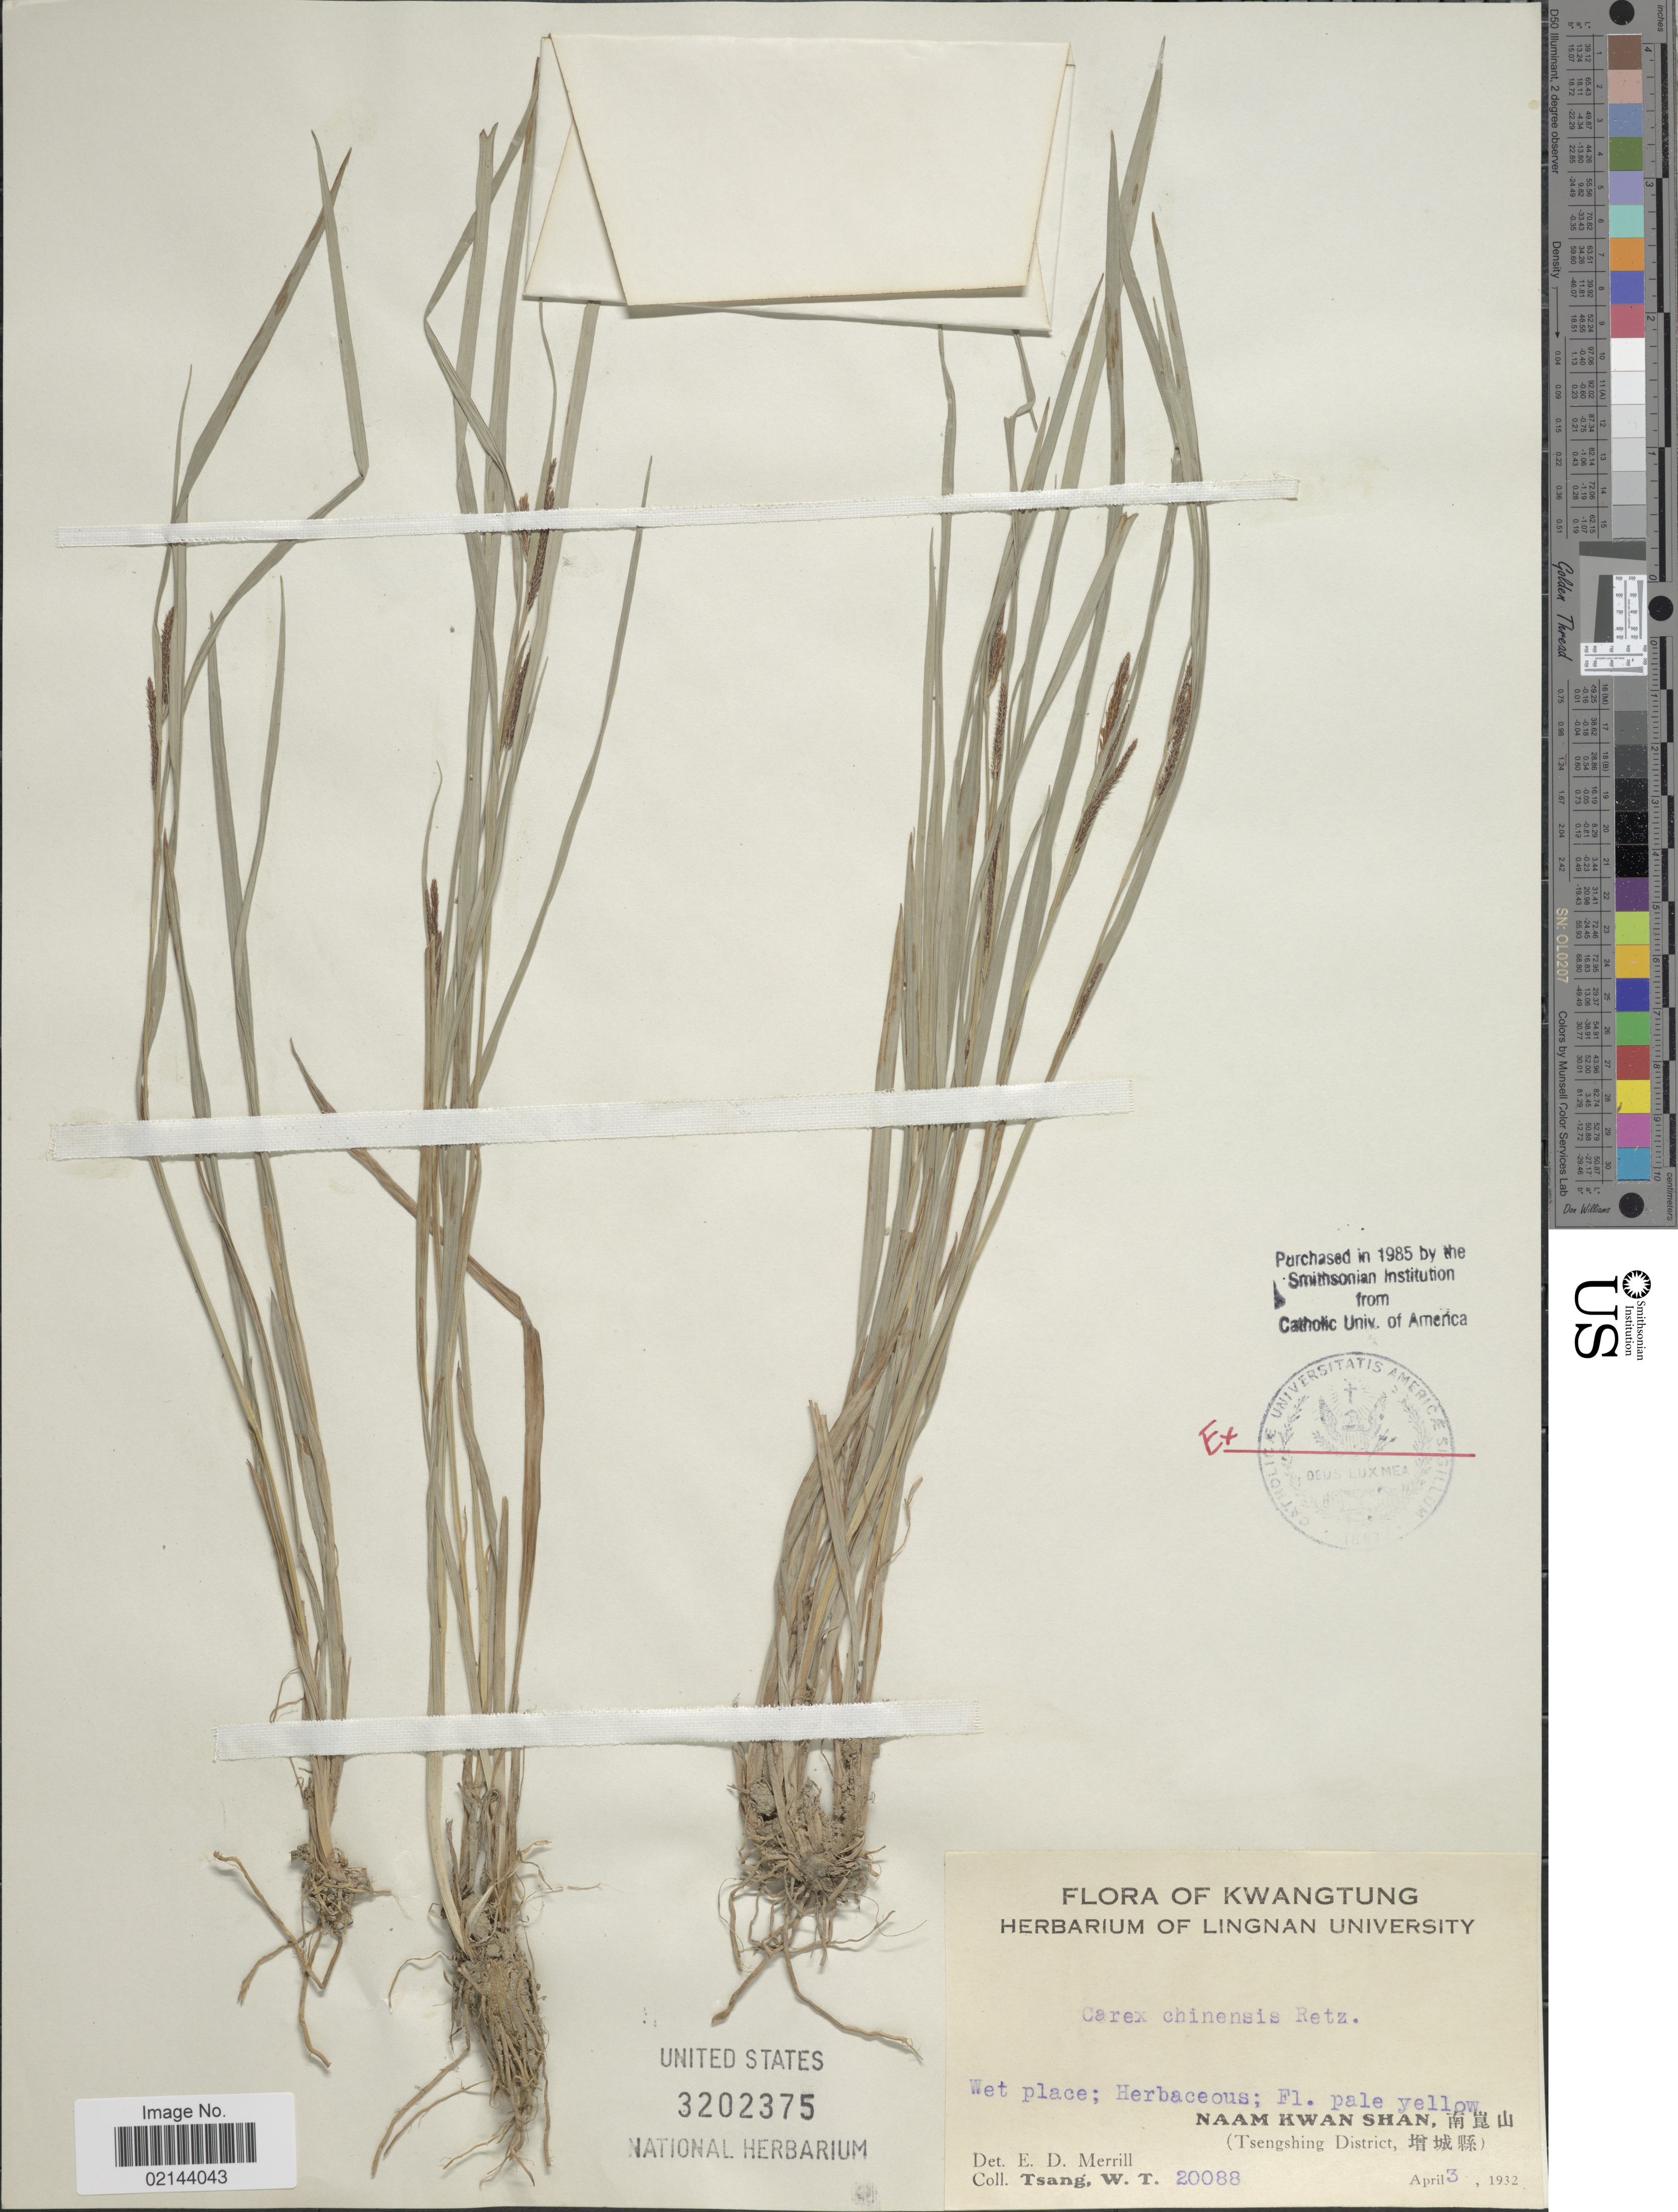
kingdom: Plantae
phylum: Tracheophyta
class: Liliopsida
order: Poales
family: Cyperaceae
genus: Carex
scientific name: Carex chinensis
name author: Retz.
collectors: W. T. Tsang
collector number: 20088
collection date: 1932-04-03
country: China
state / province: Guangdong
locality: Kwangtung, Naam Kwan Shan (Tsengshing District)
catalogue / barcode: US 3202375